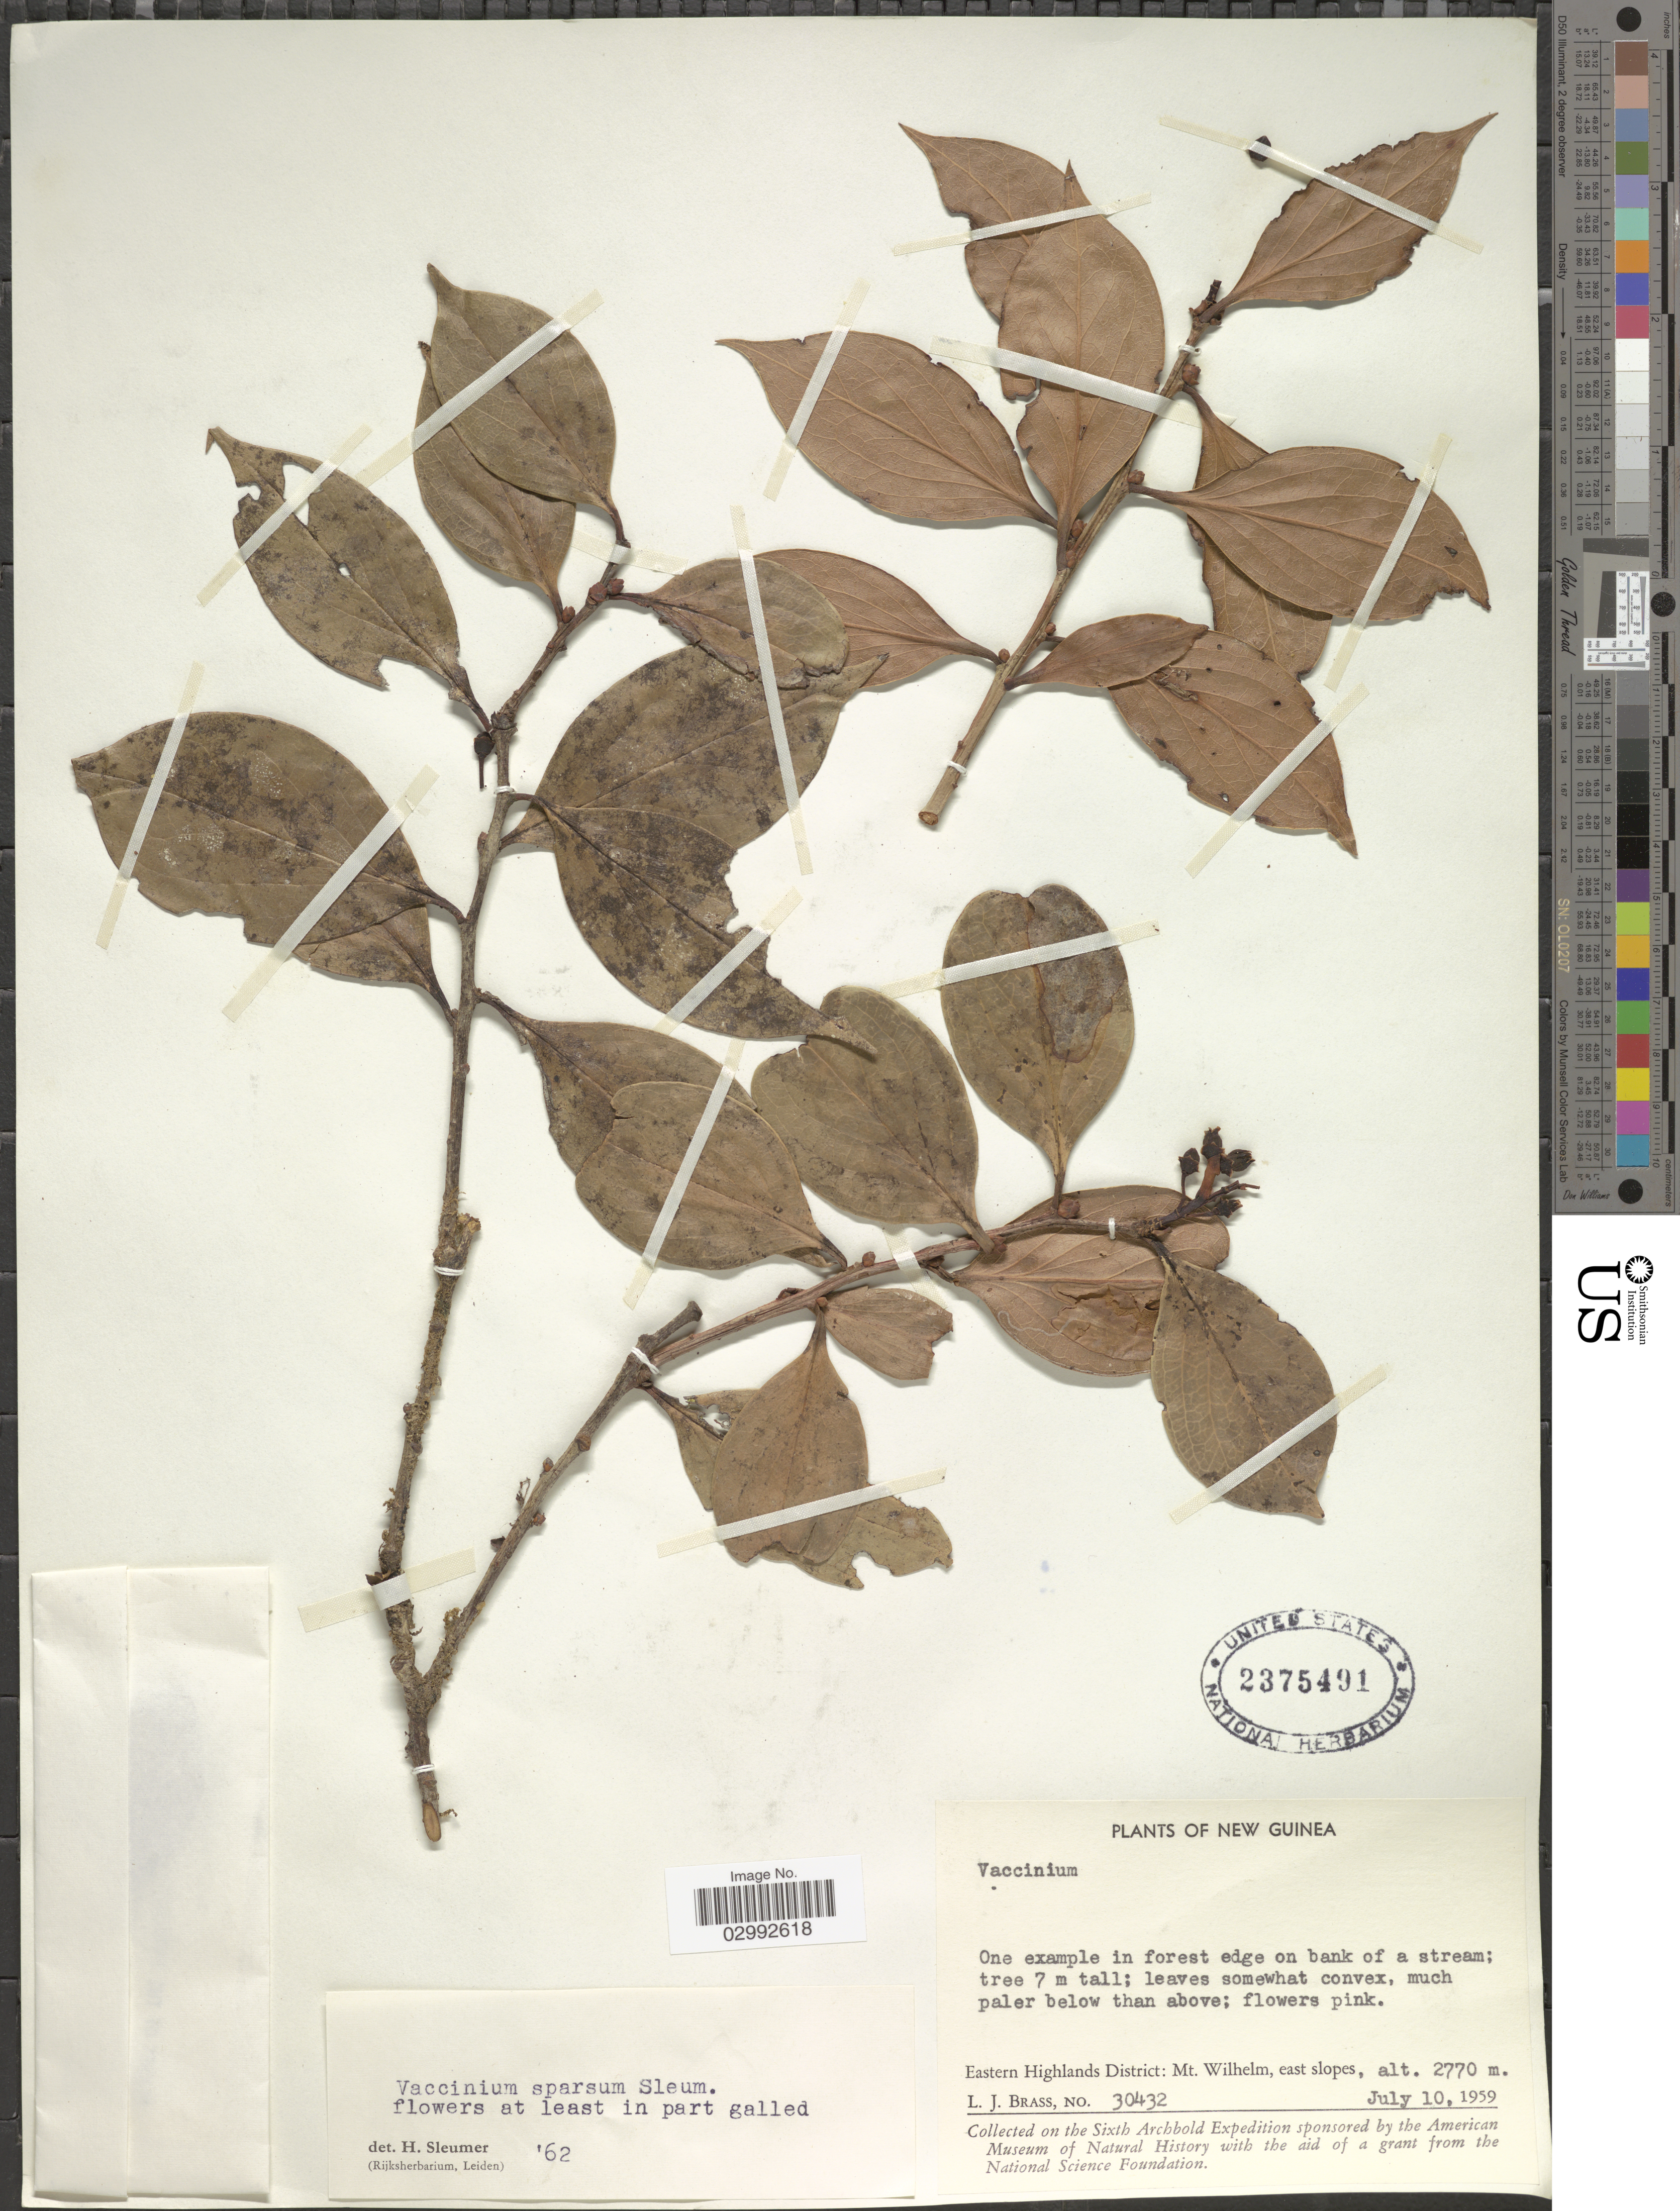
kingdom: Plantae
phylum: Tracheophyta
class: Magnoliopsida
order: Ericales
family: Ericaceae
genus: Vaccinium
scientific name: Vaccinium sparsum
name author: Sleumer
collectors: L. J. Brass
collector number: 30432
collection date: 1959-07-10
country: Papua New Guinea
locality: New Guinea, Eastern Highlands District: Mt. Wilhelm, east slopes.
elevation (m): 2770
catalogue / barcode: US 2375491